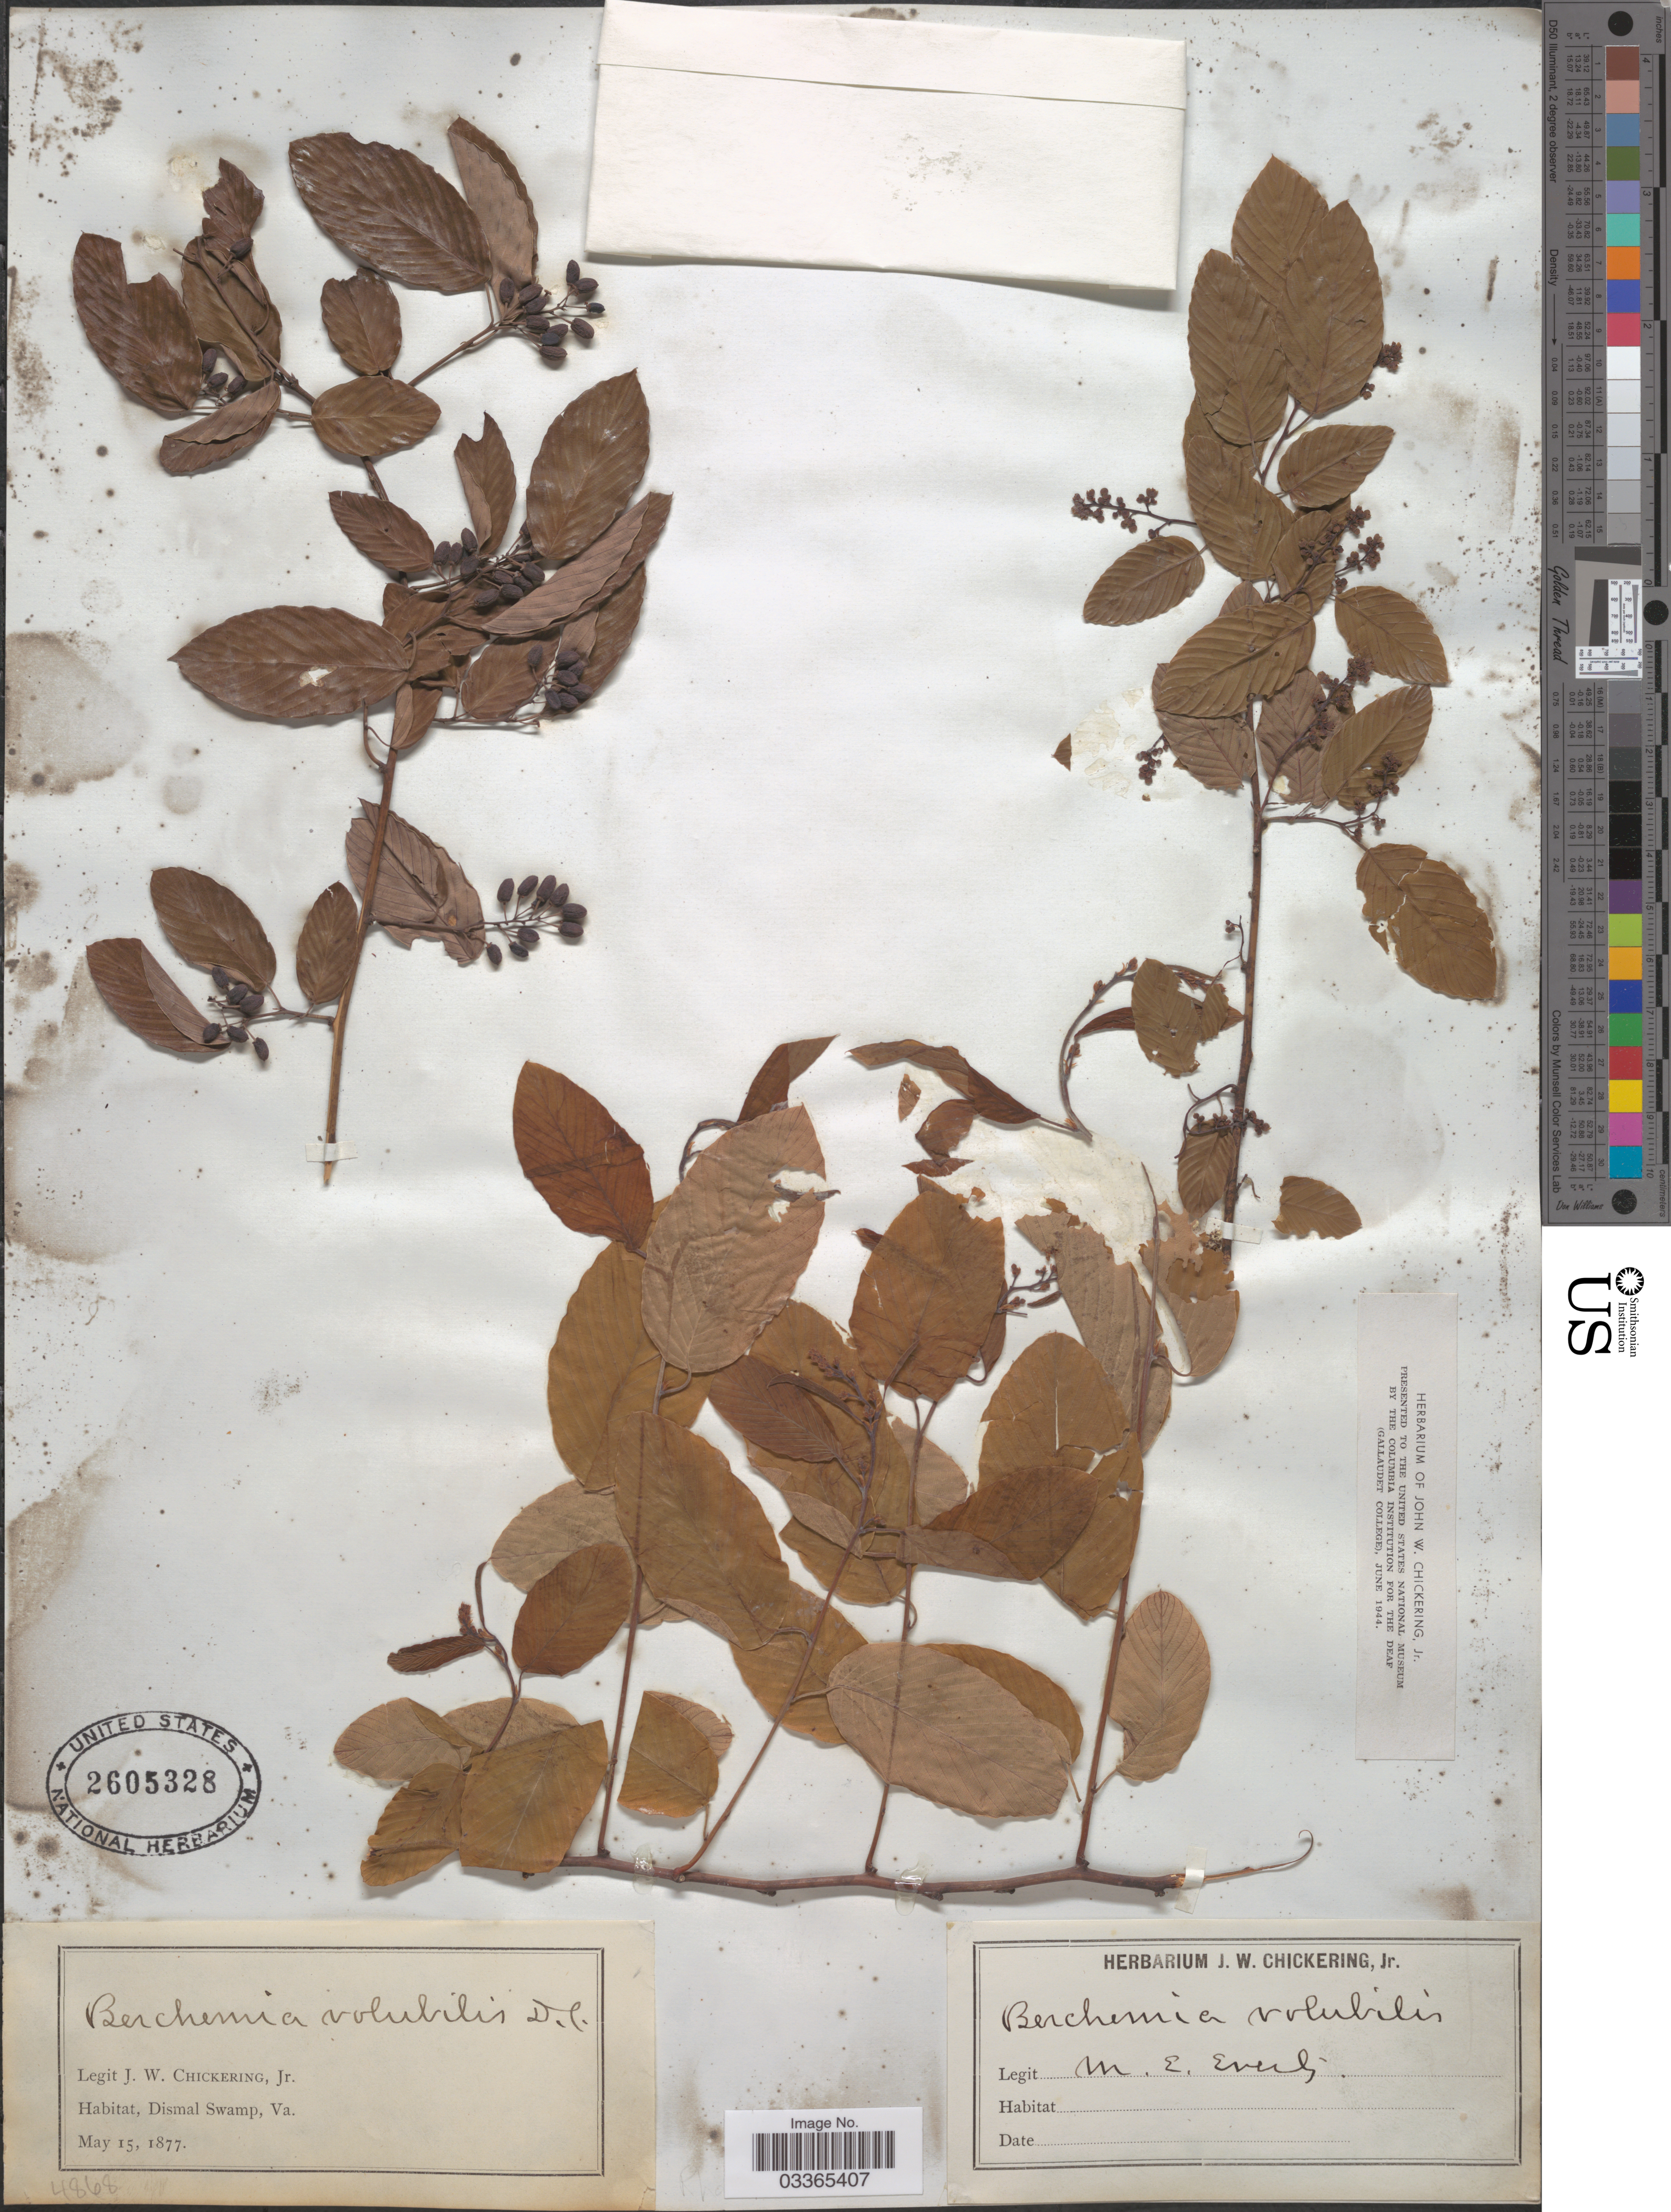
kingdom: Plantae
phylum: Tracheophyta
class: Magnoliopsida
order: Rosales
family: Rhamnaceae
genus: Berchemia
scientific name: Berchemia scandens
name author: (Hill) K. Koch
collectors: J. W. Chickering Jr. & M. Everly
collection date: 1877-05-15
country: United States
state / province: Virginia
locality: Dismal Swamp.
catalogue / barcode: US 2605328